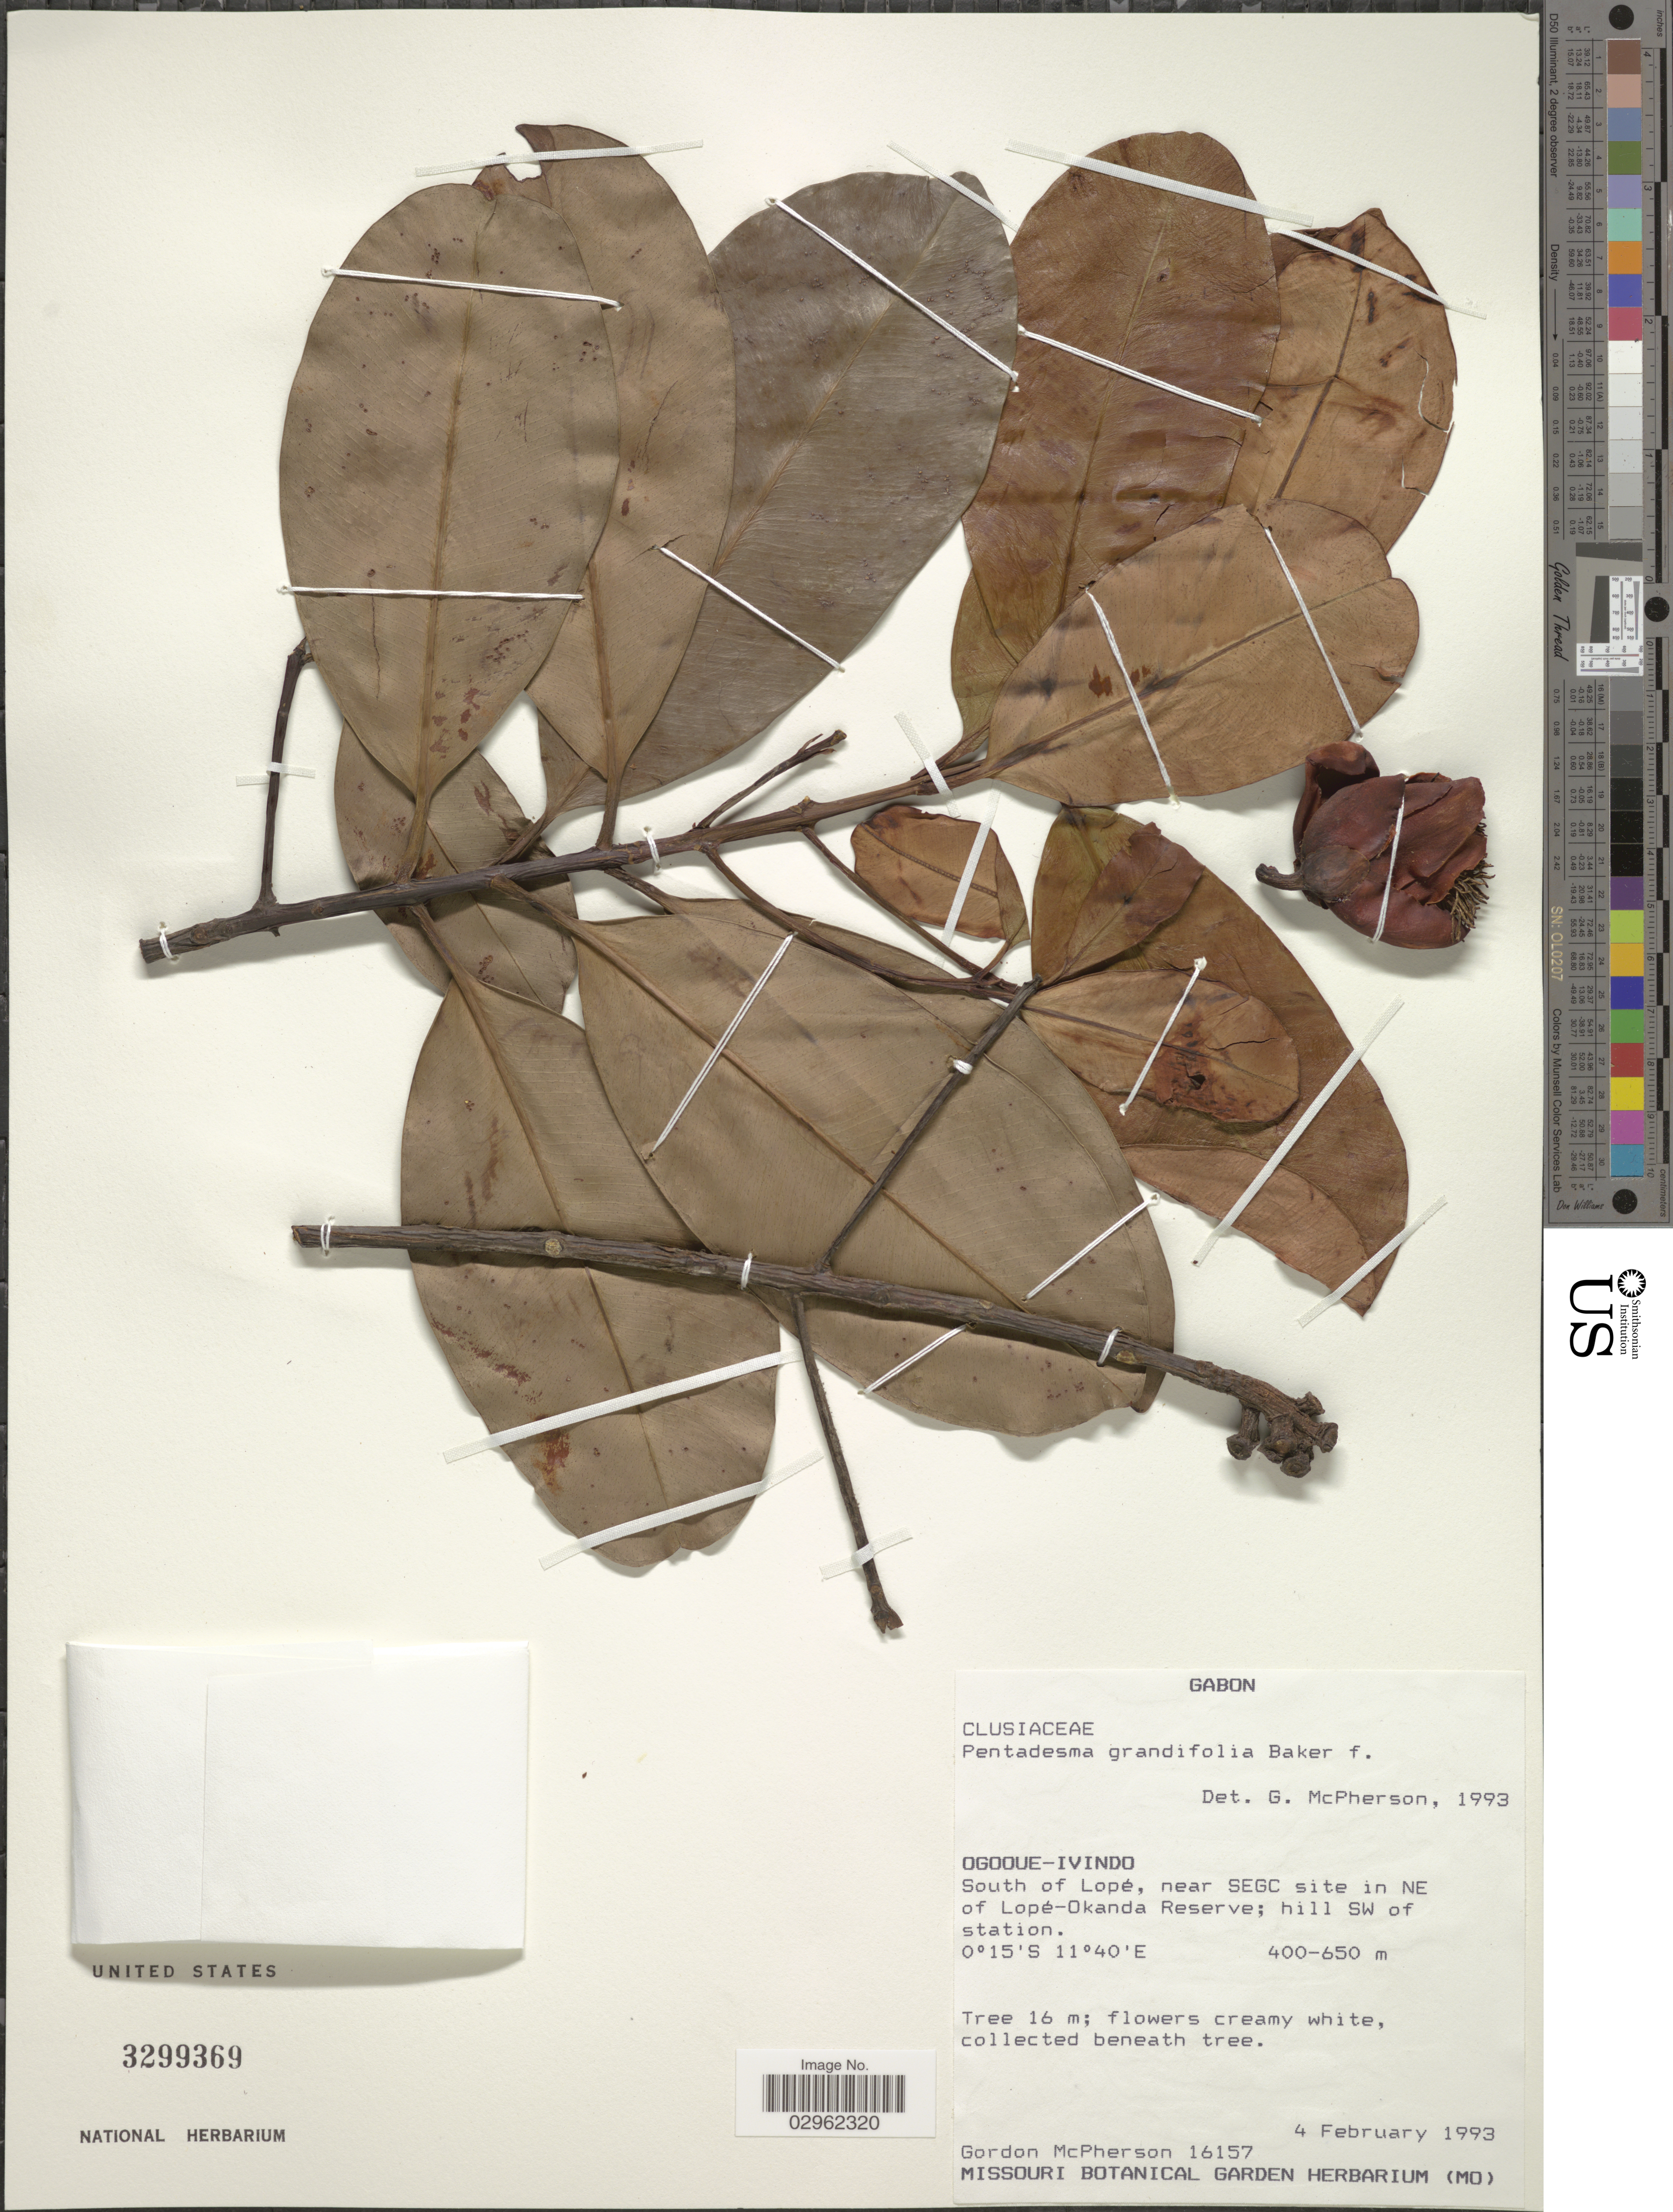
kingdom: Plantae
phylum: Tracheophyta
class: Magnoliopsida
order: Malpighiales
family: Clusiaceae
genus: Pentadesma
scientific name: Pentadesma grandifolia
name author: Baker f.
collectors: G. D. McPherson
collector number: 16157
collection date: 1993-02-04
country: Gabon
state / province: Ogooue-Ivindo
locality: South of Lopé, near SEGC site in NE of Lopé-Okanda Reserve; hill SW of station.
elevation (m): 400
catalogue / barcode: US 3299369